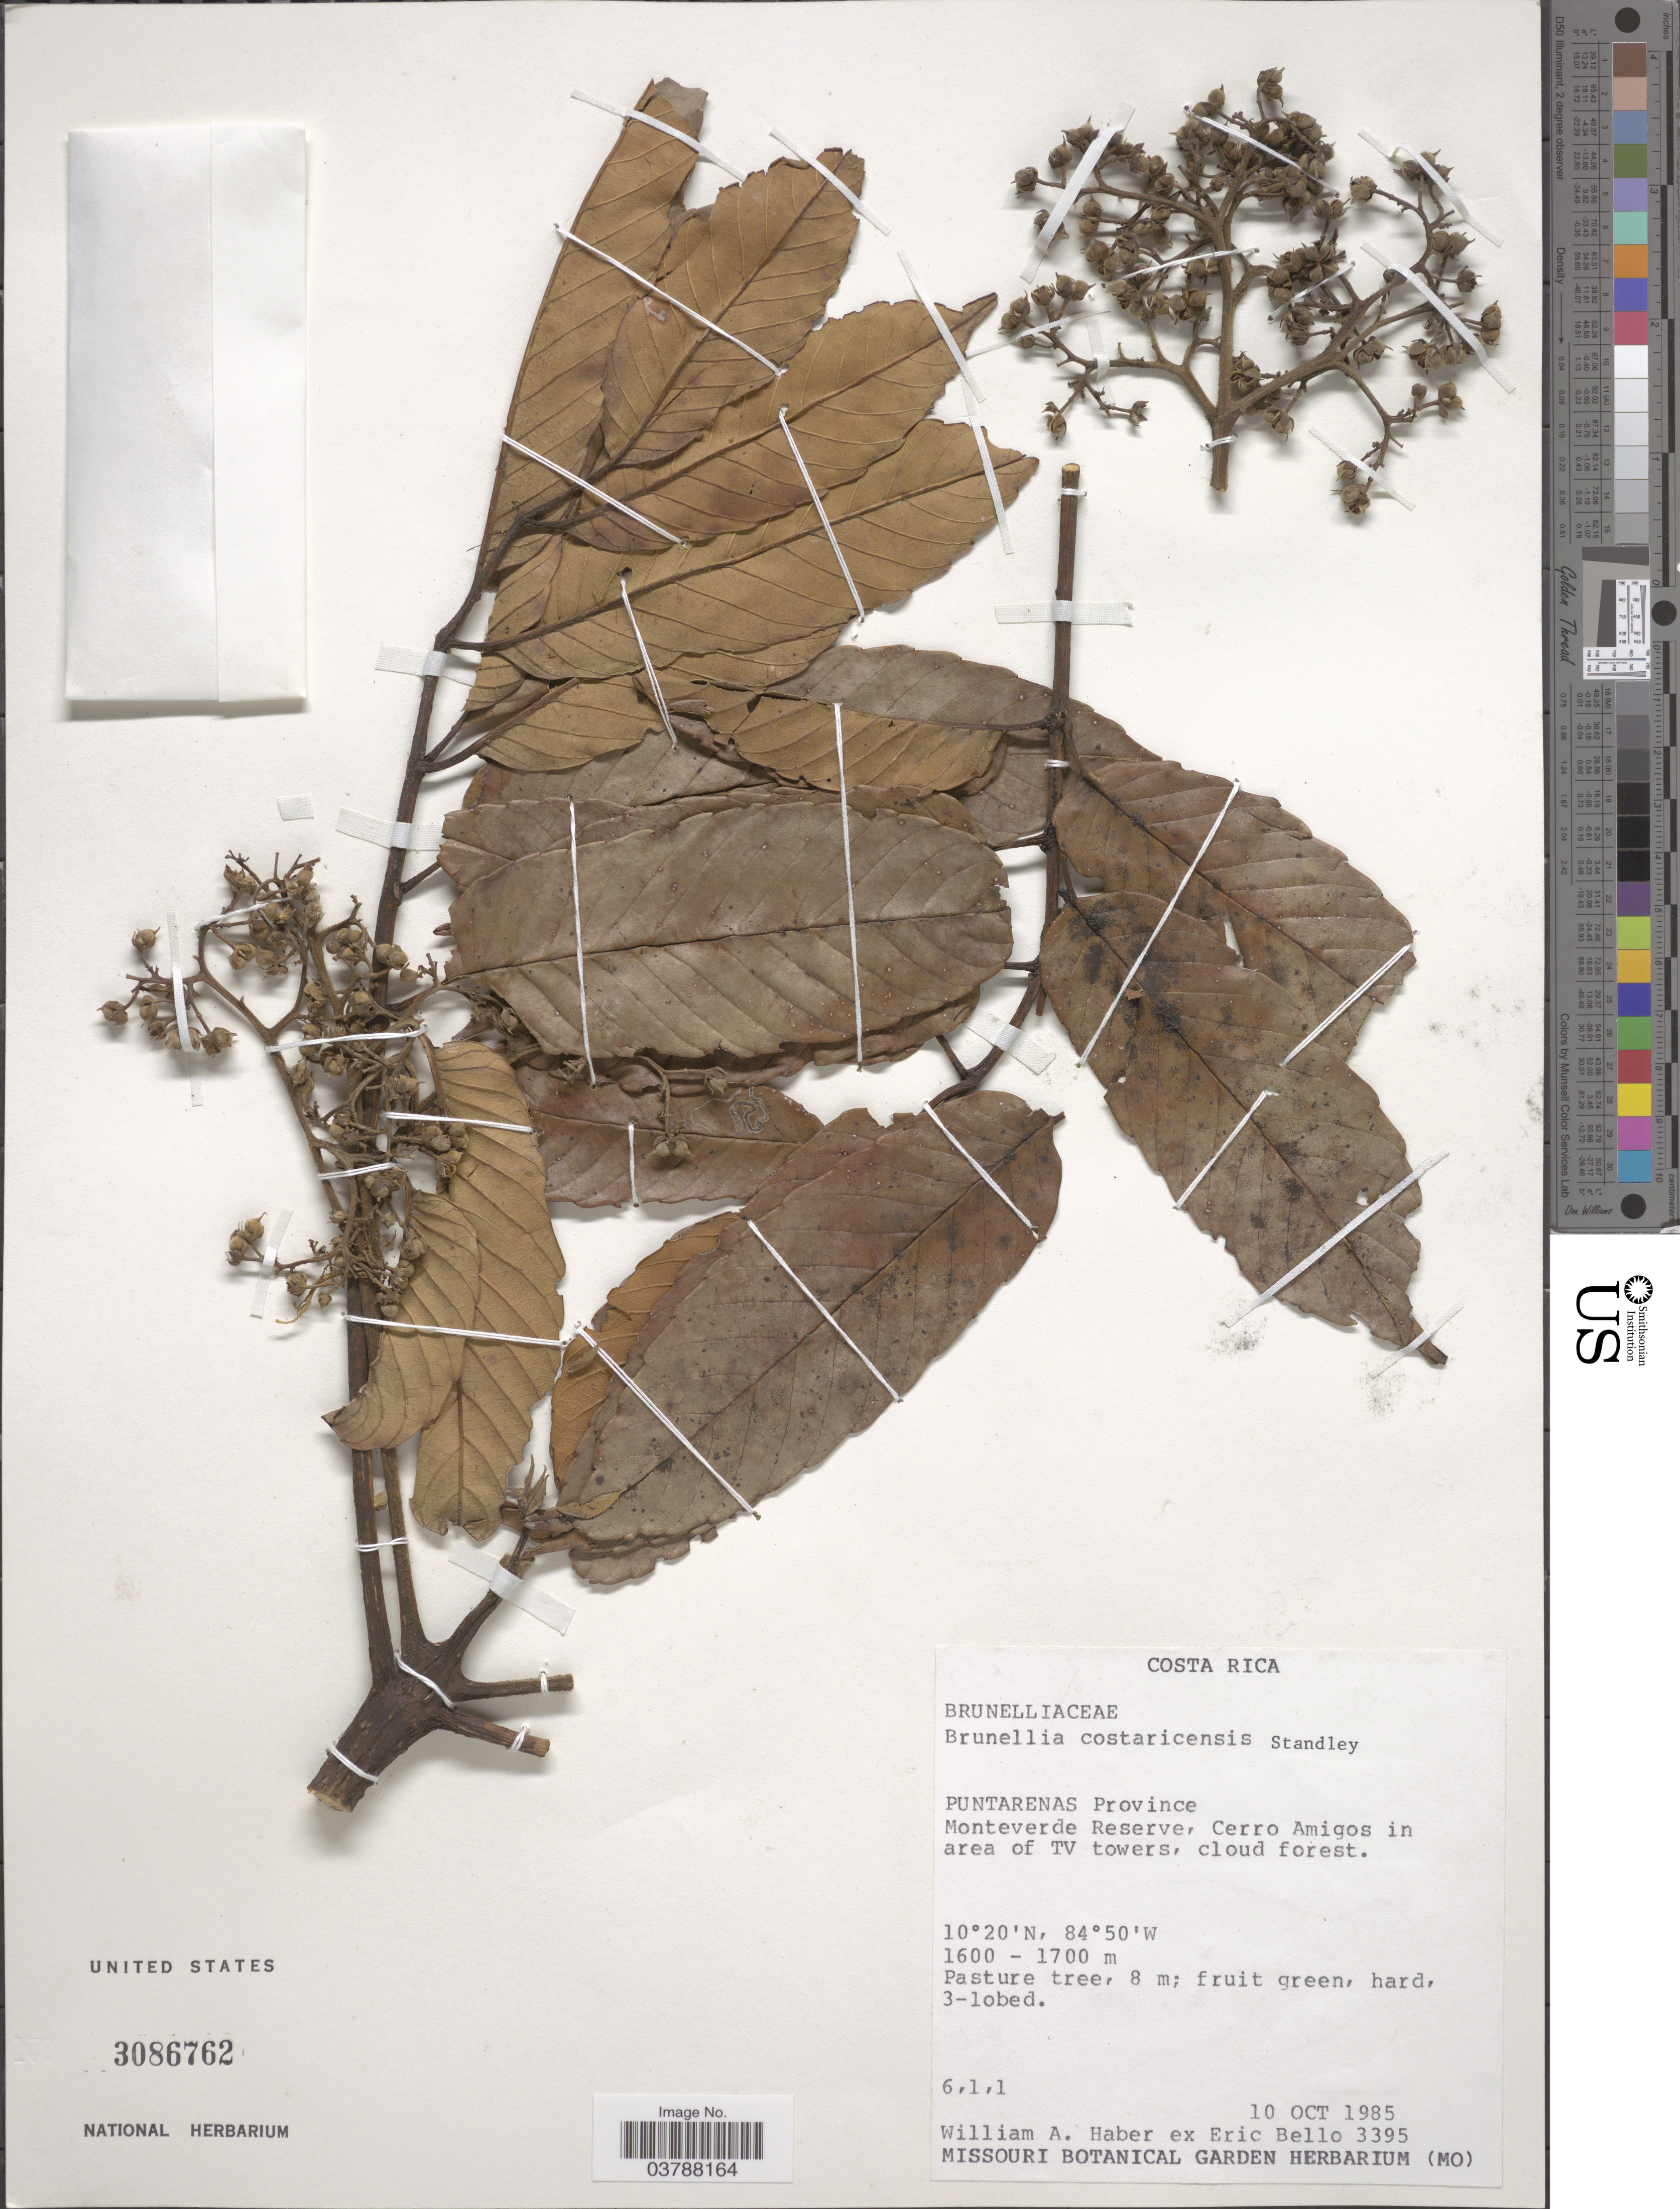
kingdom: Plantae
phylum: Tracheophyta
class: Magnoliopsida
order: Oxalidales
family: Brunelliaceae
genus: Brunellia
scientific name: Brunellia costaricensis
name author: Standl.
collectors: W. A. Haber & E. Bello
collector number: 3395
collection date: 1985-10-10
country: Costa Rica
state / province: Puntarenas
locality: Monteverde Reserve, Cerro Amigos in area of TV towers.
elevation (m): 1600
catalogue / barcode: US 3086762